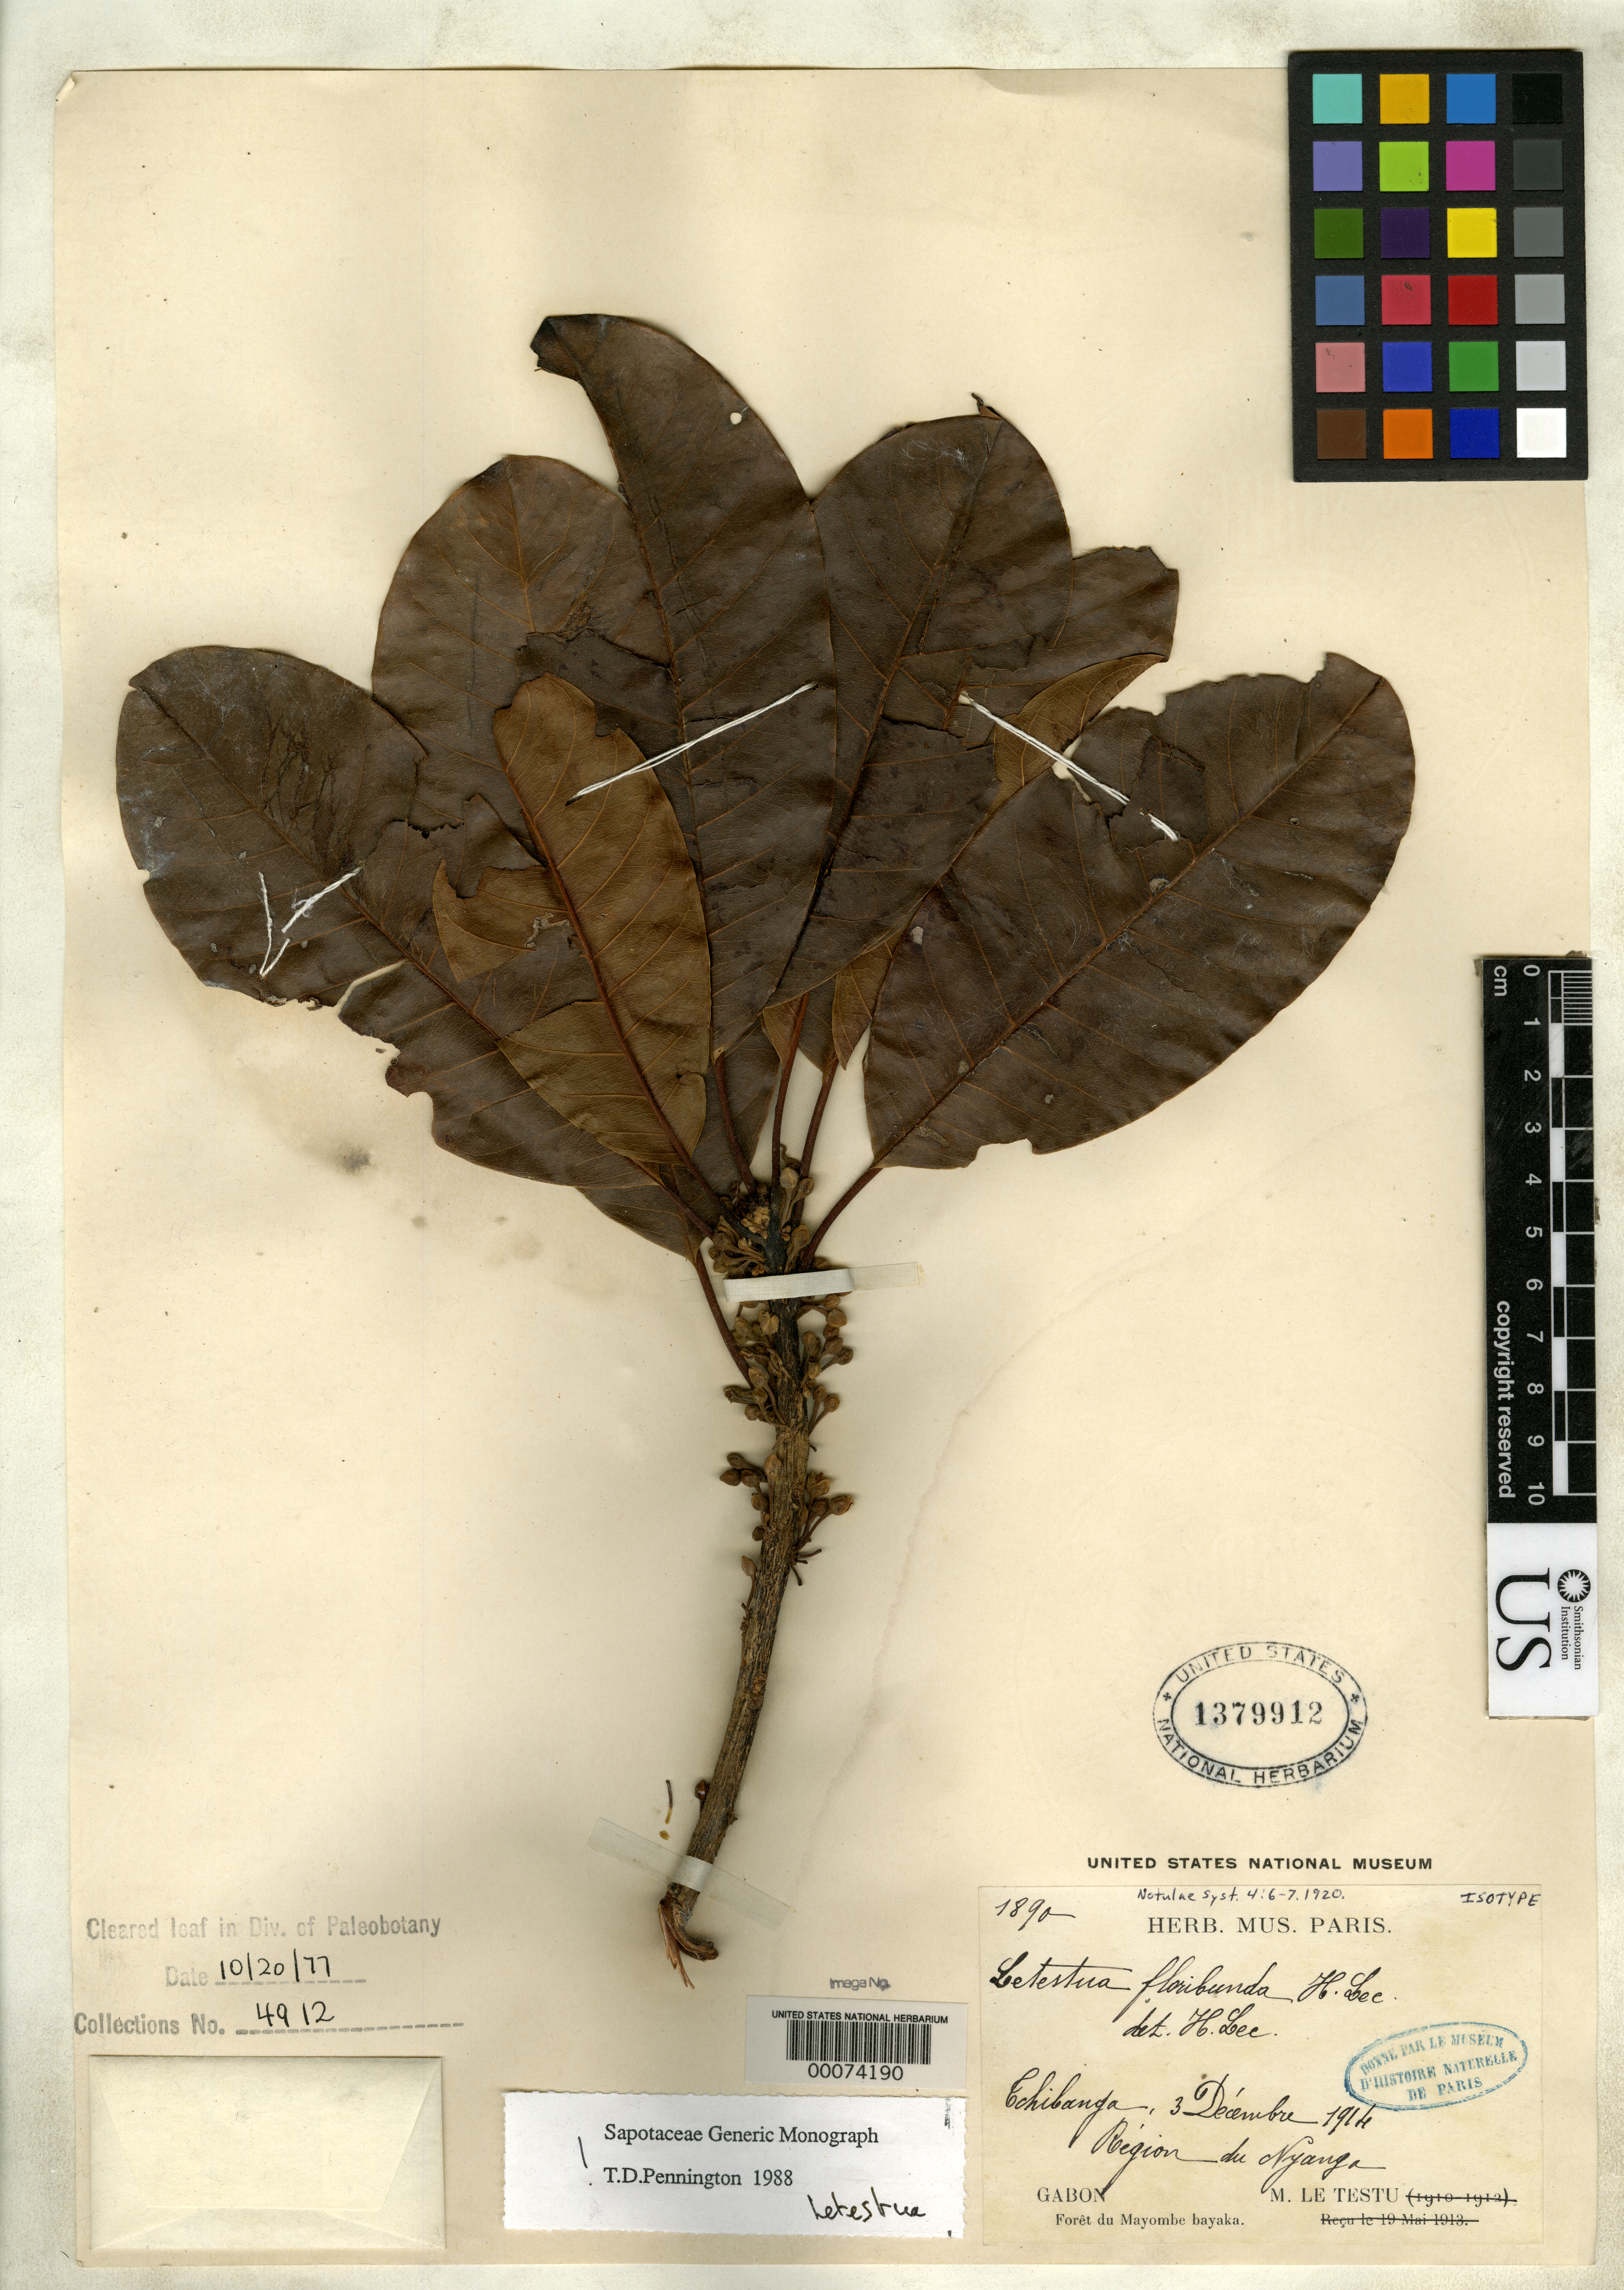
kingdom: Plantae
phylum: Tracheophyta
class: Magnoliopsida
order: Ericales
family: Sapotaceae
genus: Letestua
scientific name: Letestua floribunda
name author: Lecomte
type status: Isotype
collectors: G. Le Testu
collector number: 1890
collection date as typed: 03 Dec 1914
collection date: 1914-12-03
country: Gabon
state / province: Nyanga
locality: Tchibanga, forest of Mayombe Bayaka.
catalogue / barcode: US 1379912